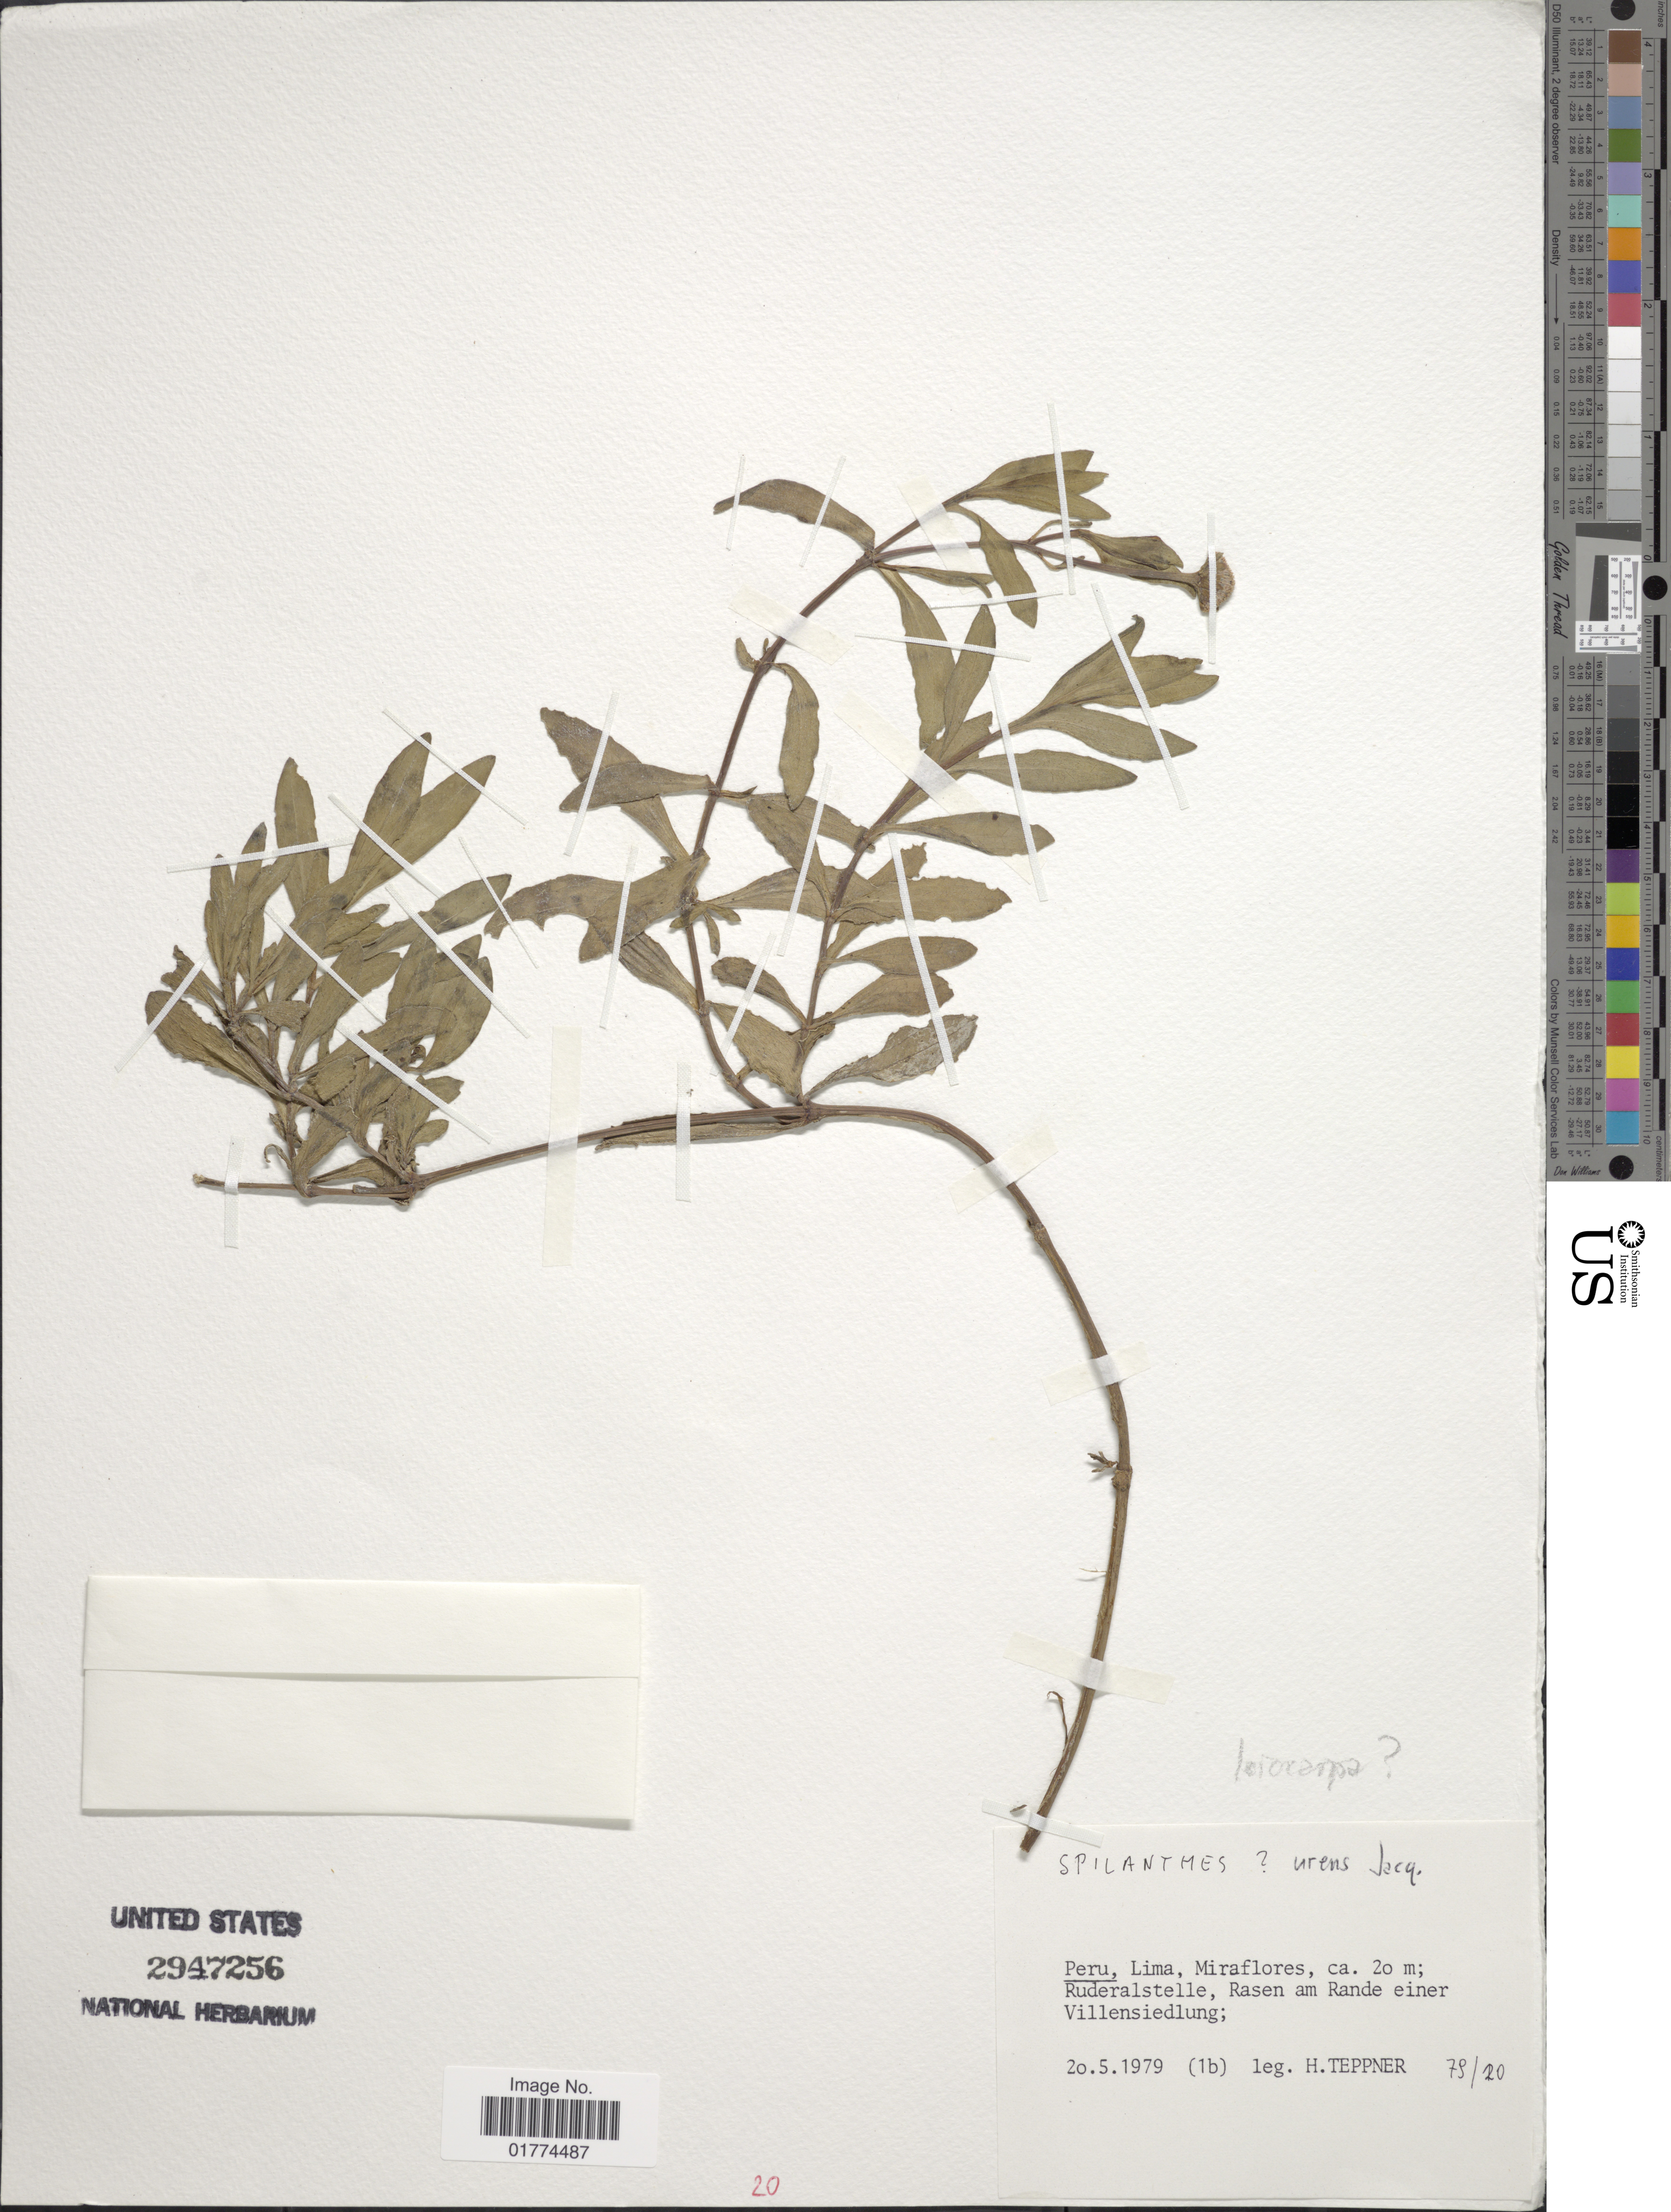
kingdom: Plantae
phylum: Tracheophyta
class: Magnoliopsida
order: Asterales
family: Asteraceae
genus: Spilanthes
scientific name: Spilanthes leiocarpa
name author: DC.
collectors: H. Teppner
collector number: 78/20*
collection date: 1979-05-20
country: Peru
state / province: Lima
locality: Miraflores, ca. 20 m; Ruderalstelle, Rasen am Rande einer Villensiedlung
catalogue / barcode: US 2947256